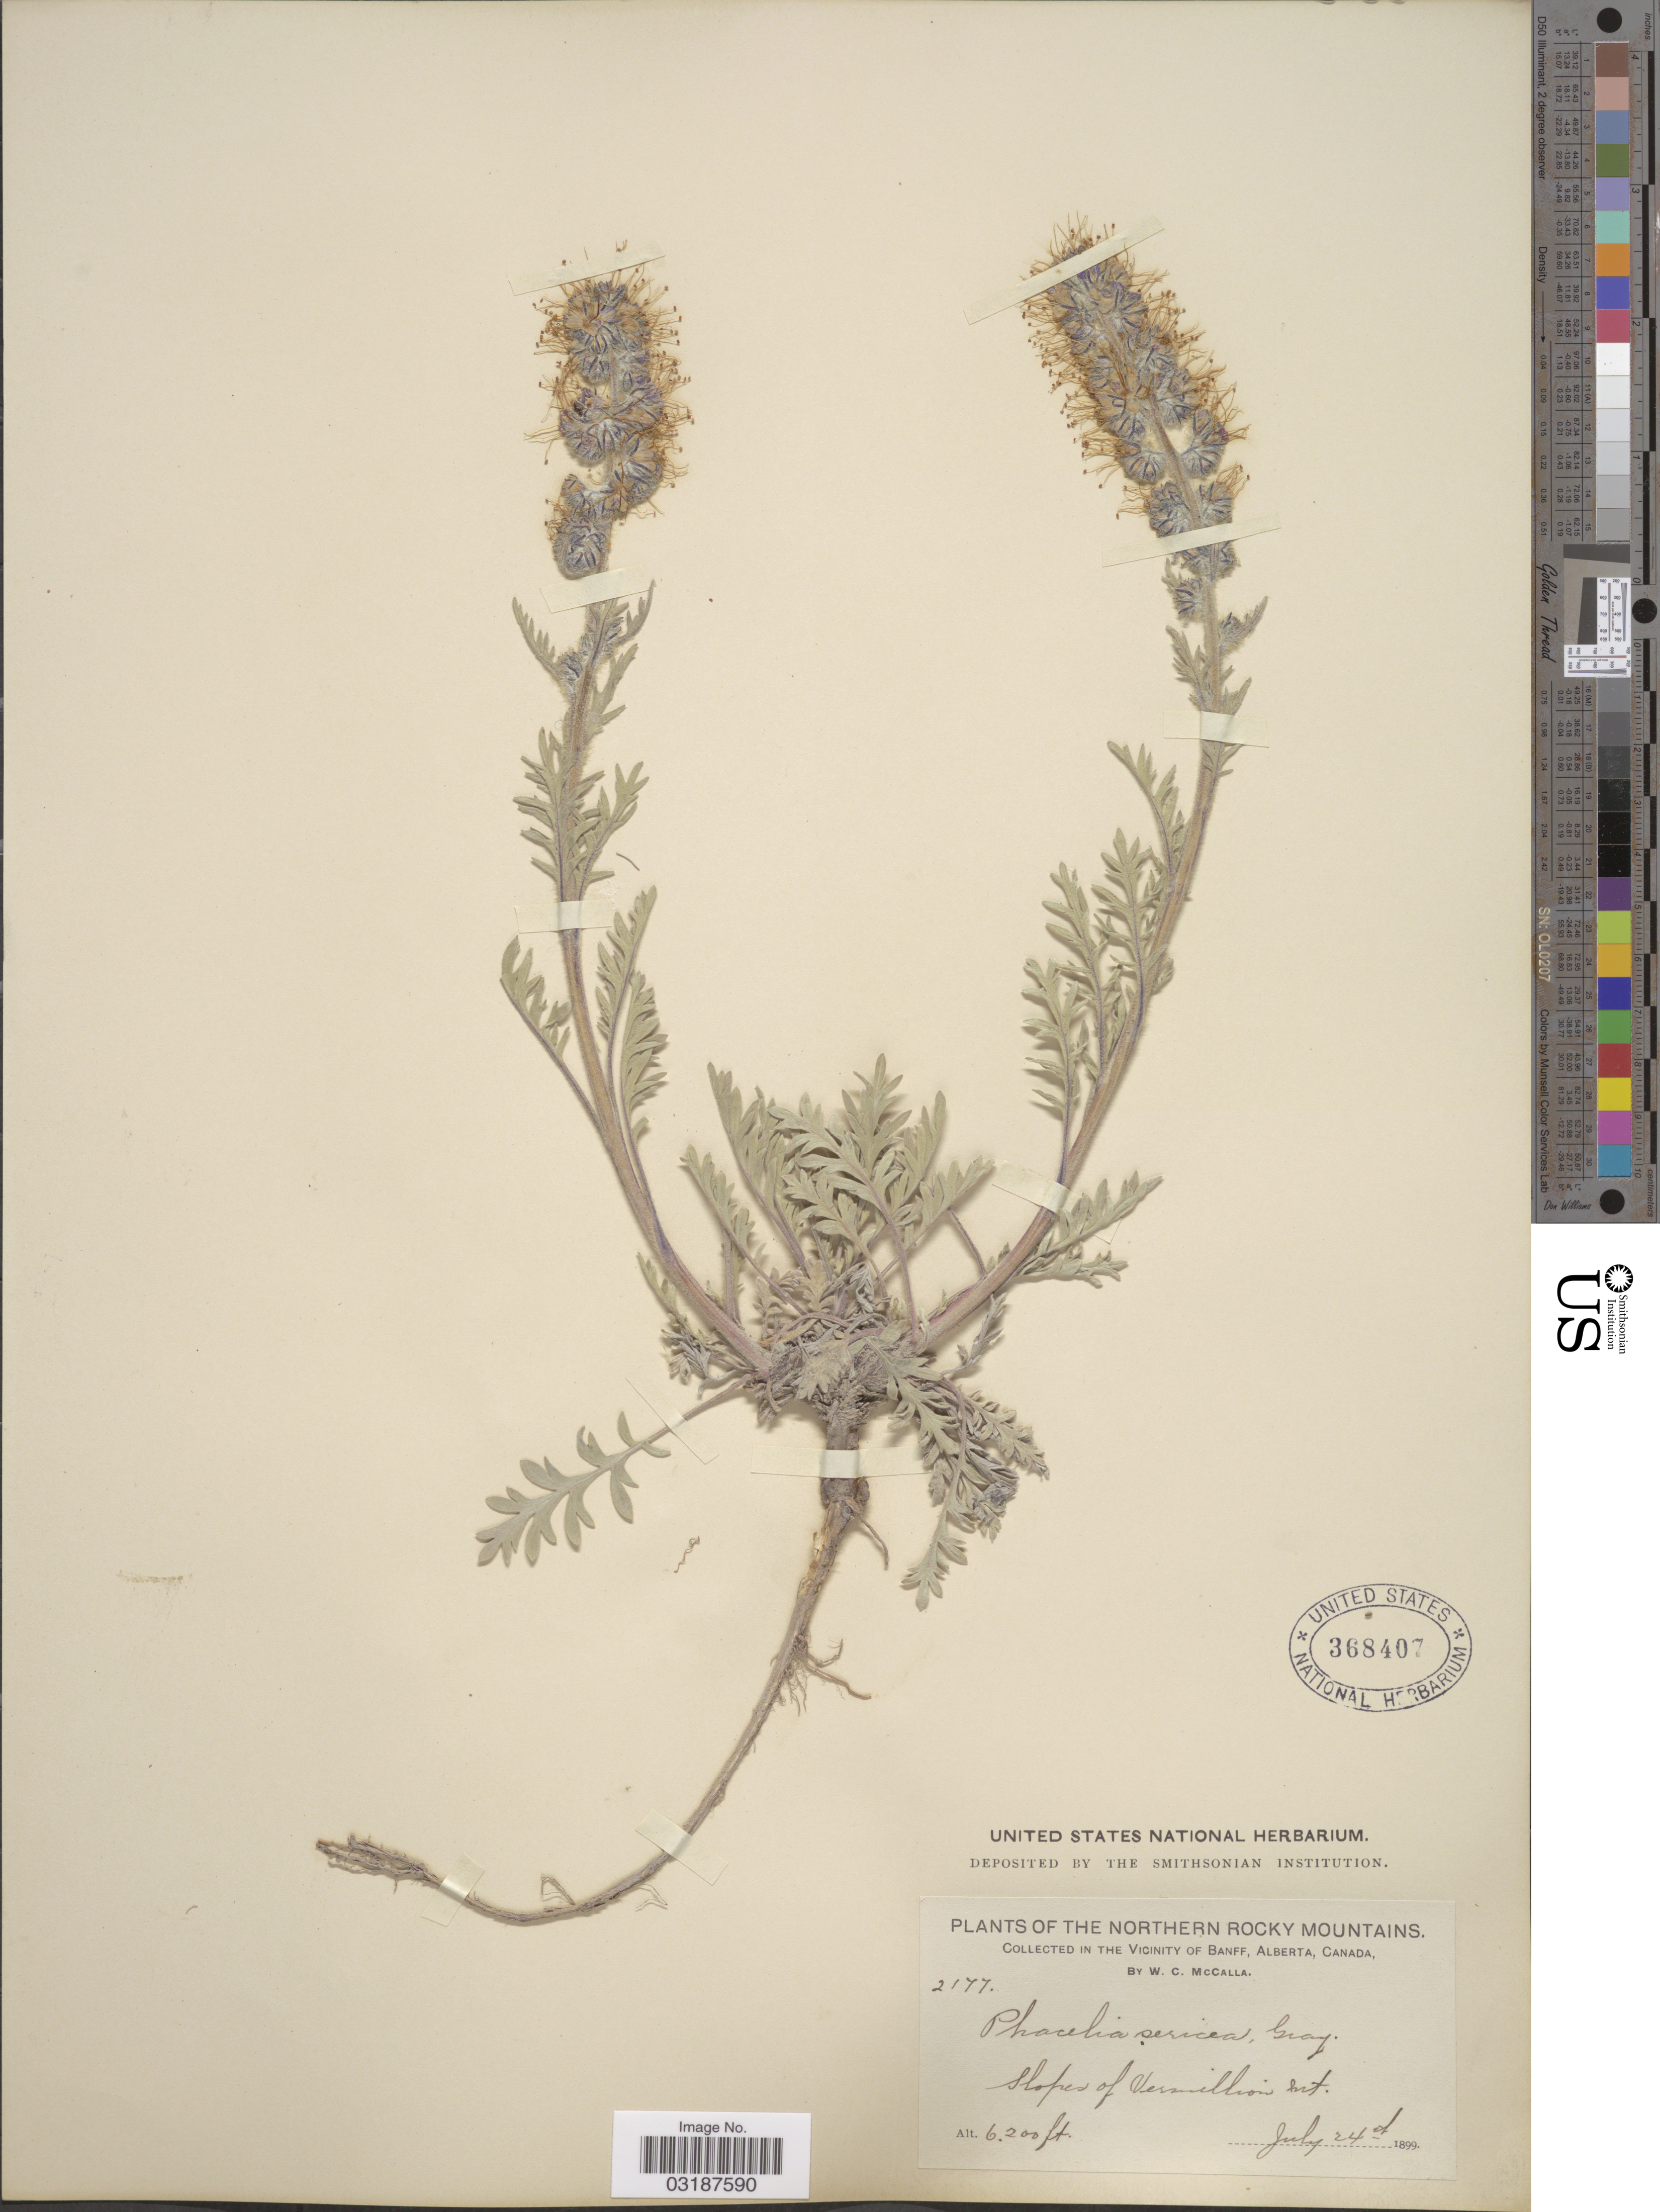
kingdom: Plantae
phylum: Tracheophyta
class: Magnoliopsida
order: Boraginales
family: Hydrophyllaceae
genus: Phacelia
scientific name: Phacelia sericea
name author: (Graham) A. Gray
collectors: W. McCalla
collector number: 2177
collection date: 1899-07-24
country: Canada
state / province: Alberta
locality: In the Vicinity of Banff. Slopes of Vermillion Mt.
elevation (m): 1890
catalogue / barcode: US 368407